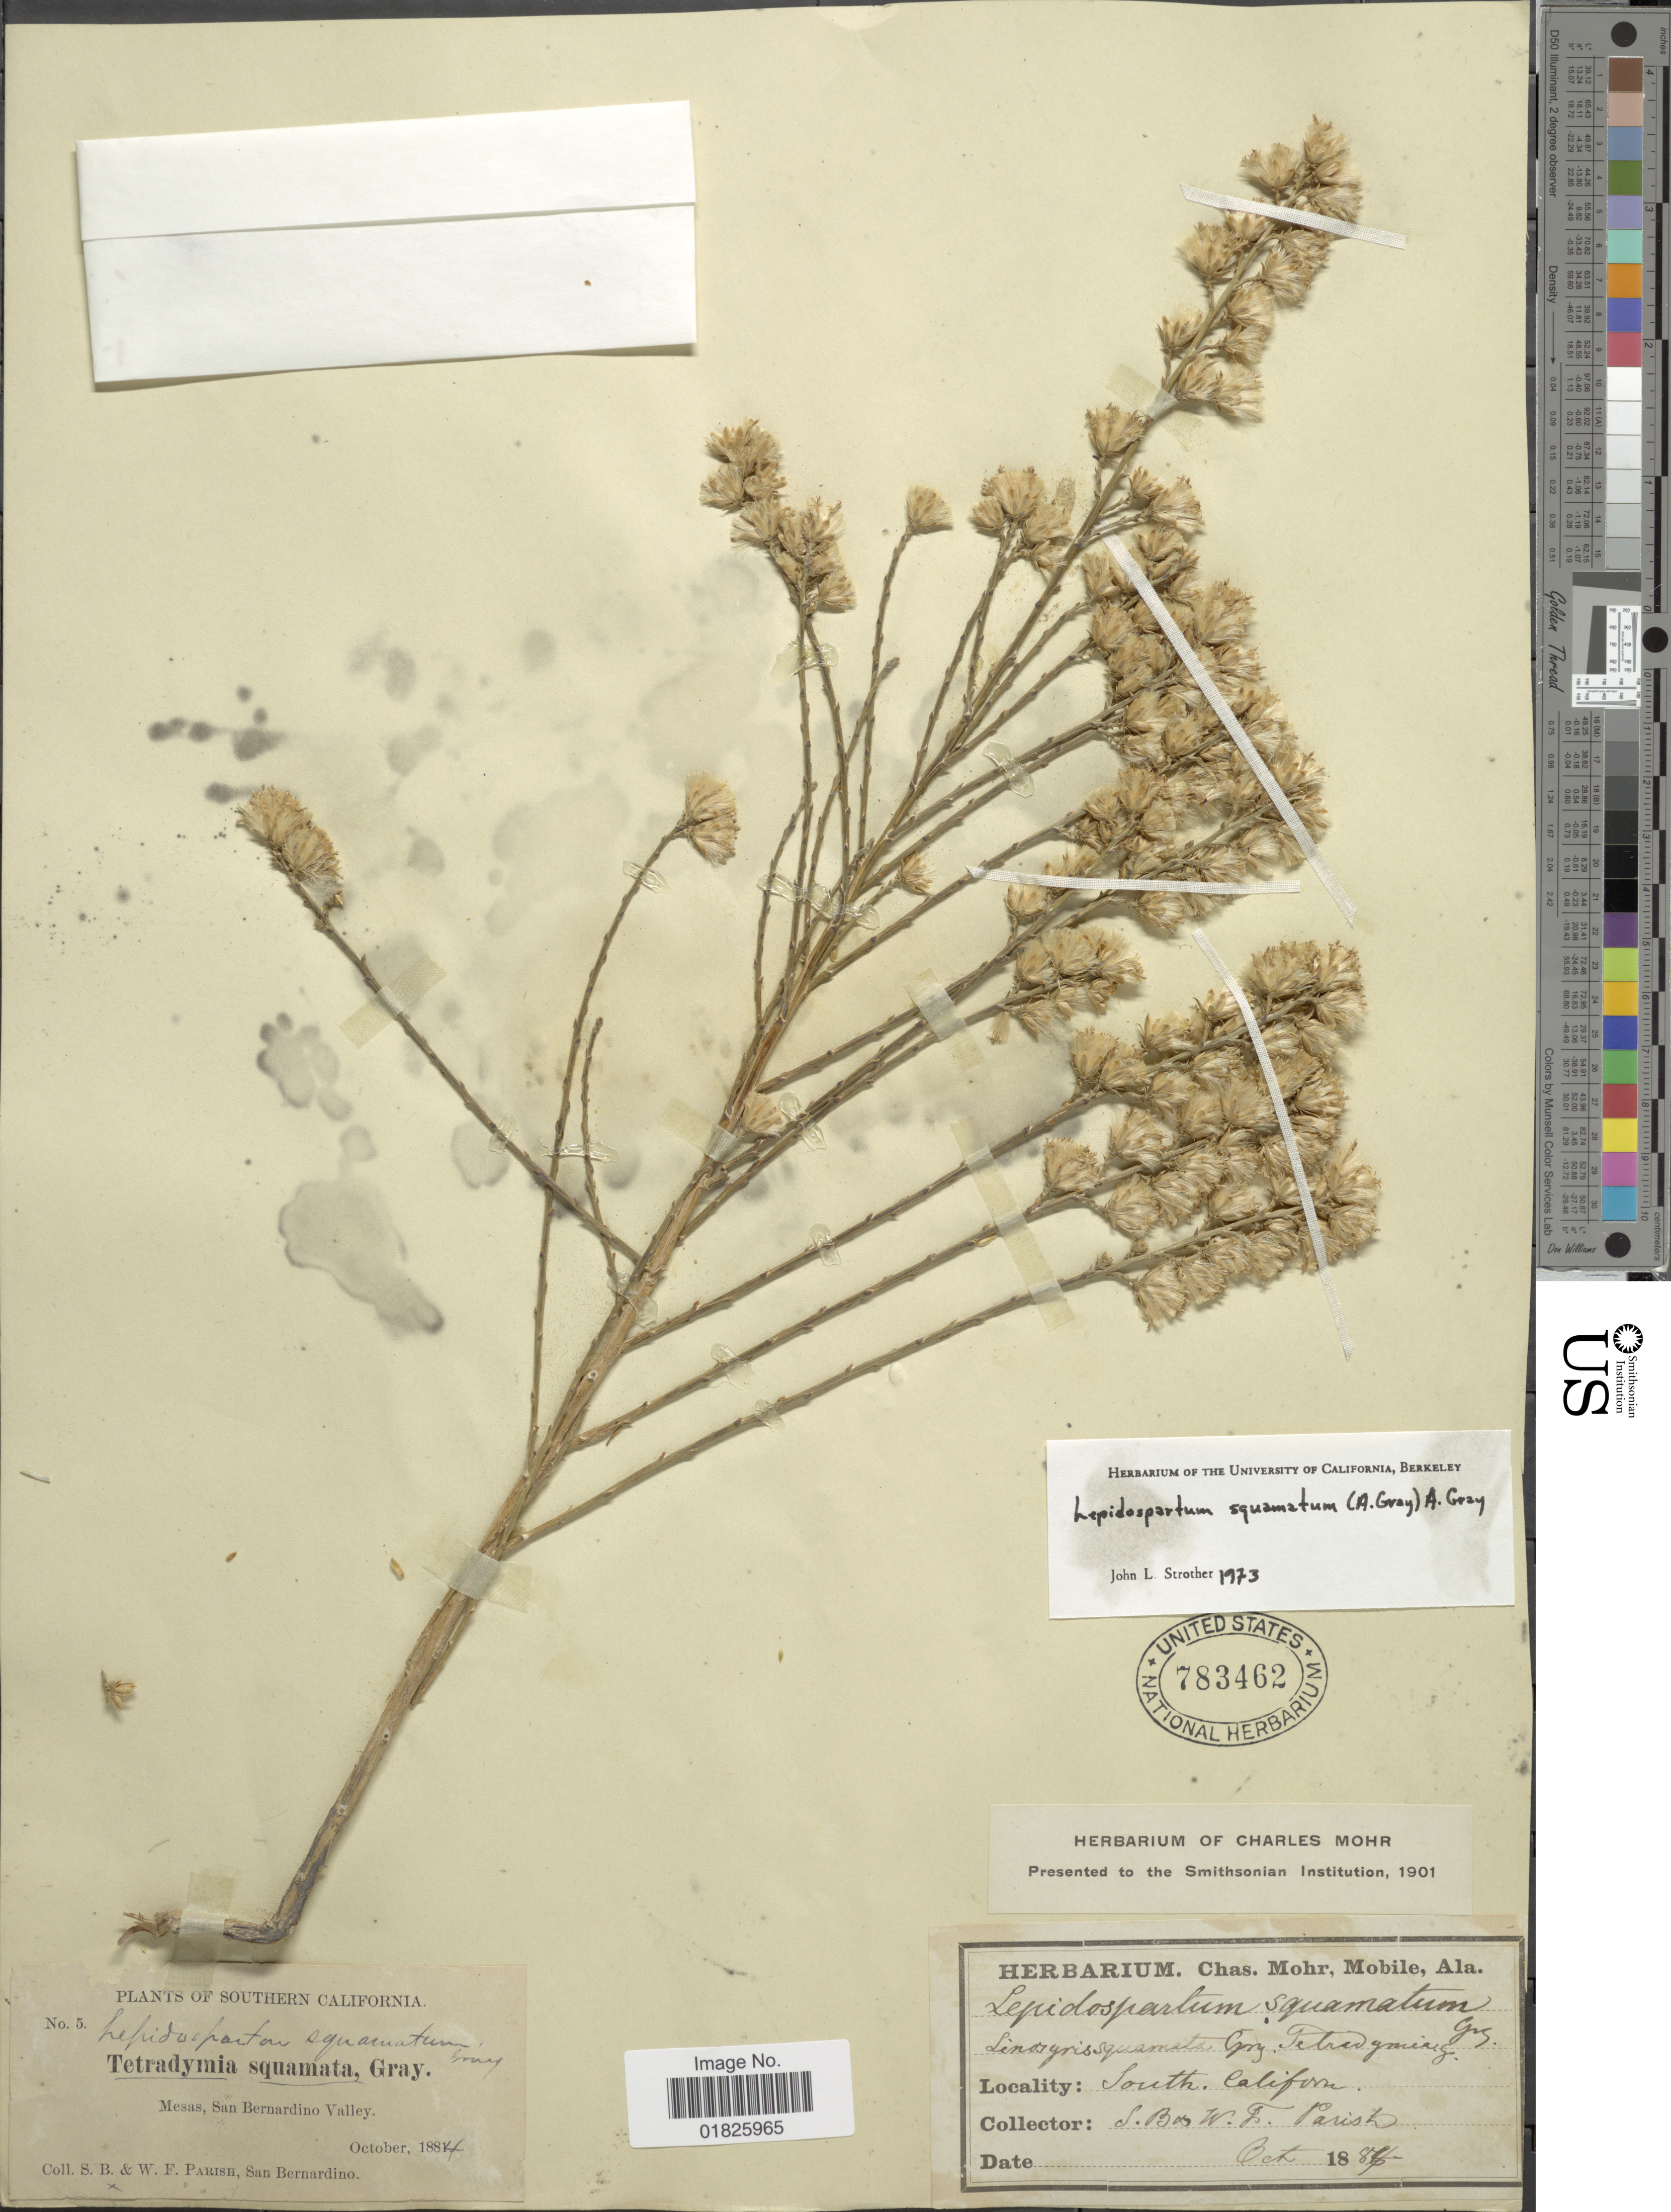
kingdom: Plantae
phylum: Tracheophyta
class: Magnoliopsida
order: Asterales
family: Asteraceae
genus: Lepidospartum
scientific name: Lepidospartum squamatum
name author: A. Gray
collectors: S. B. Parish & W. F. Parish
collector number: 5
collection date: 1884-10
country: United States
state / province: California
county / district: San Bernardino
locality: Southern California, Mesas, San Bernardino Valley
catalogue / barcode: US 783462